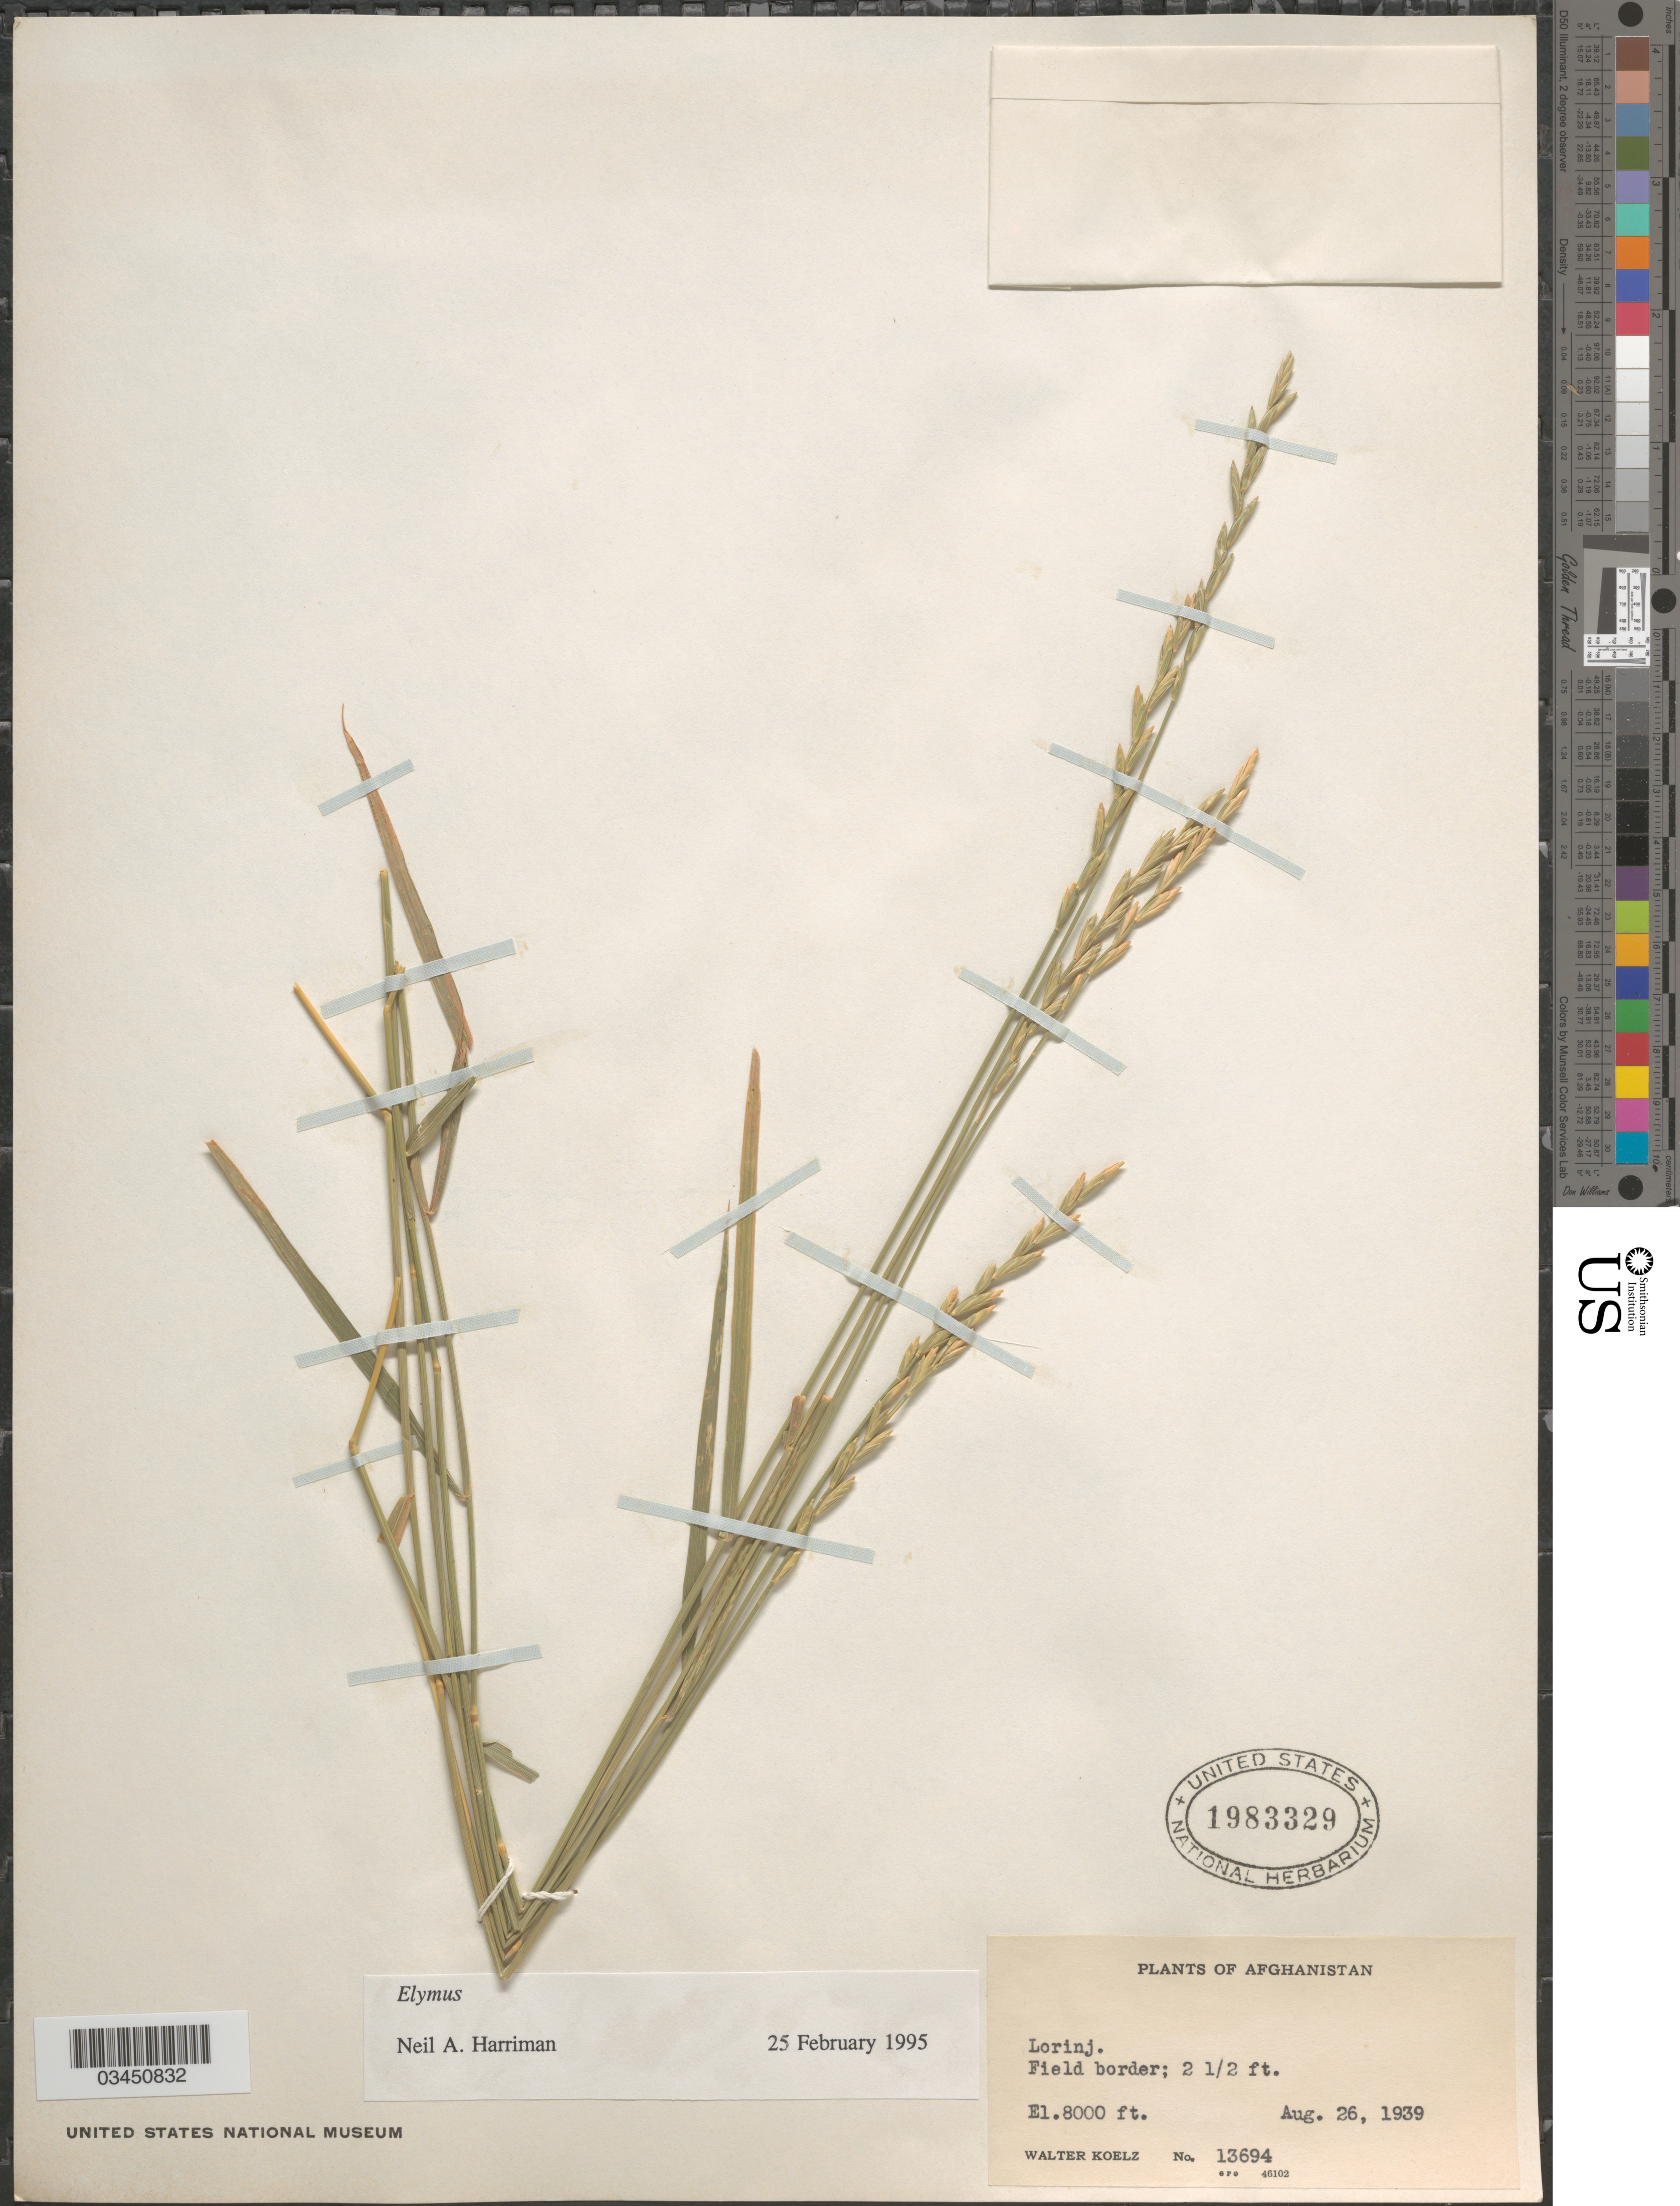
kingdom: Plantae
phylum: Tracheophyta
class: Liliopsida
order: Poales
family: Poaceae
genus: Elymus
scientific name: Elymus sp.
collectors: W. N. Koelz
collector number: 13694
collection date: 1939-08-26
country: Afghanistan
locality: Lorinj.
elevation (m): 2438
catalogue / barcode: US 1983329